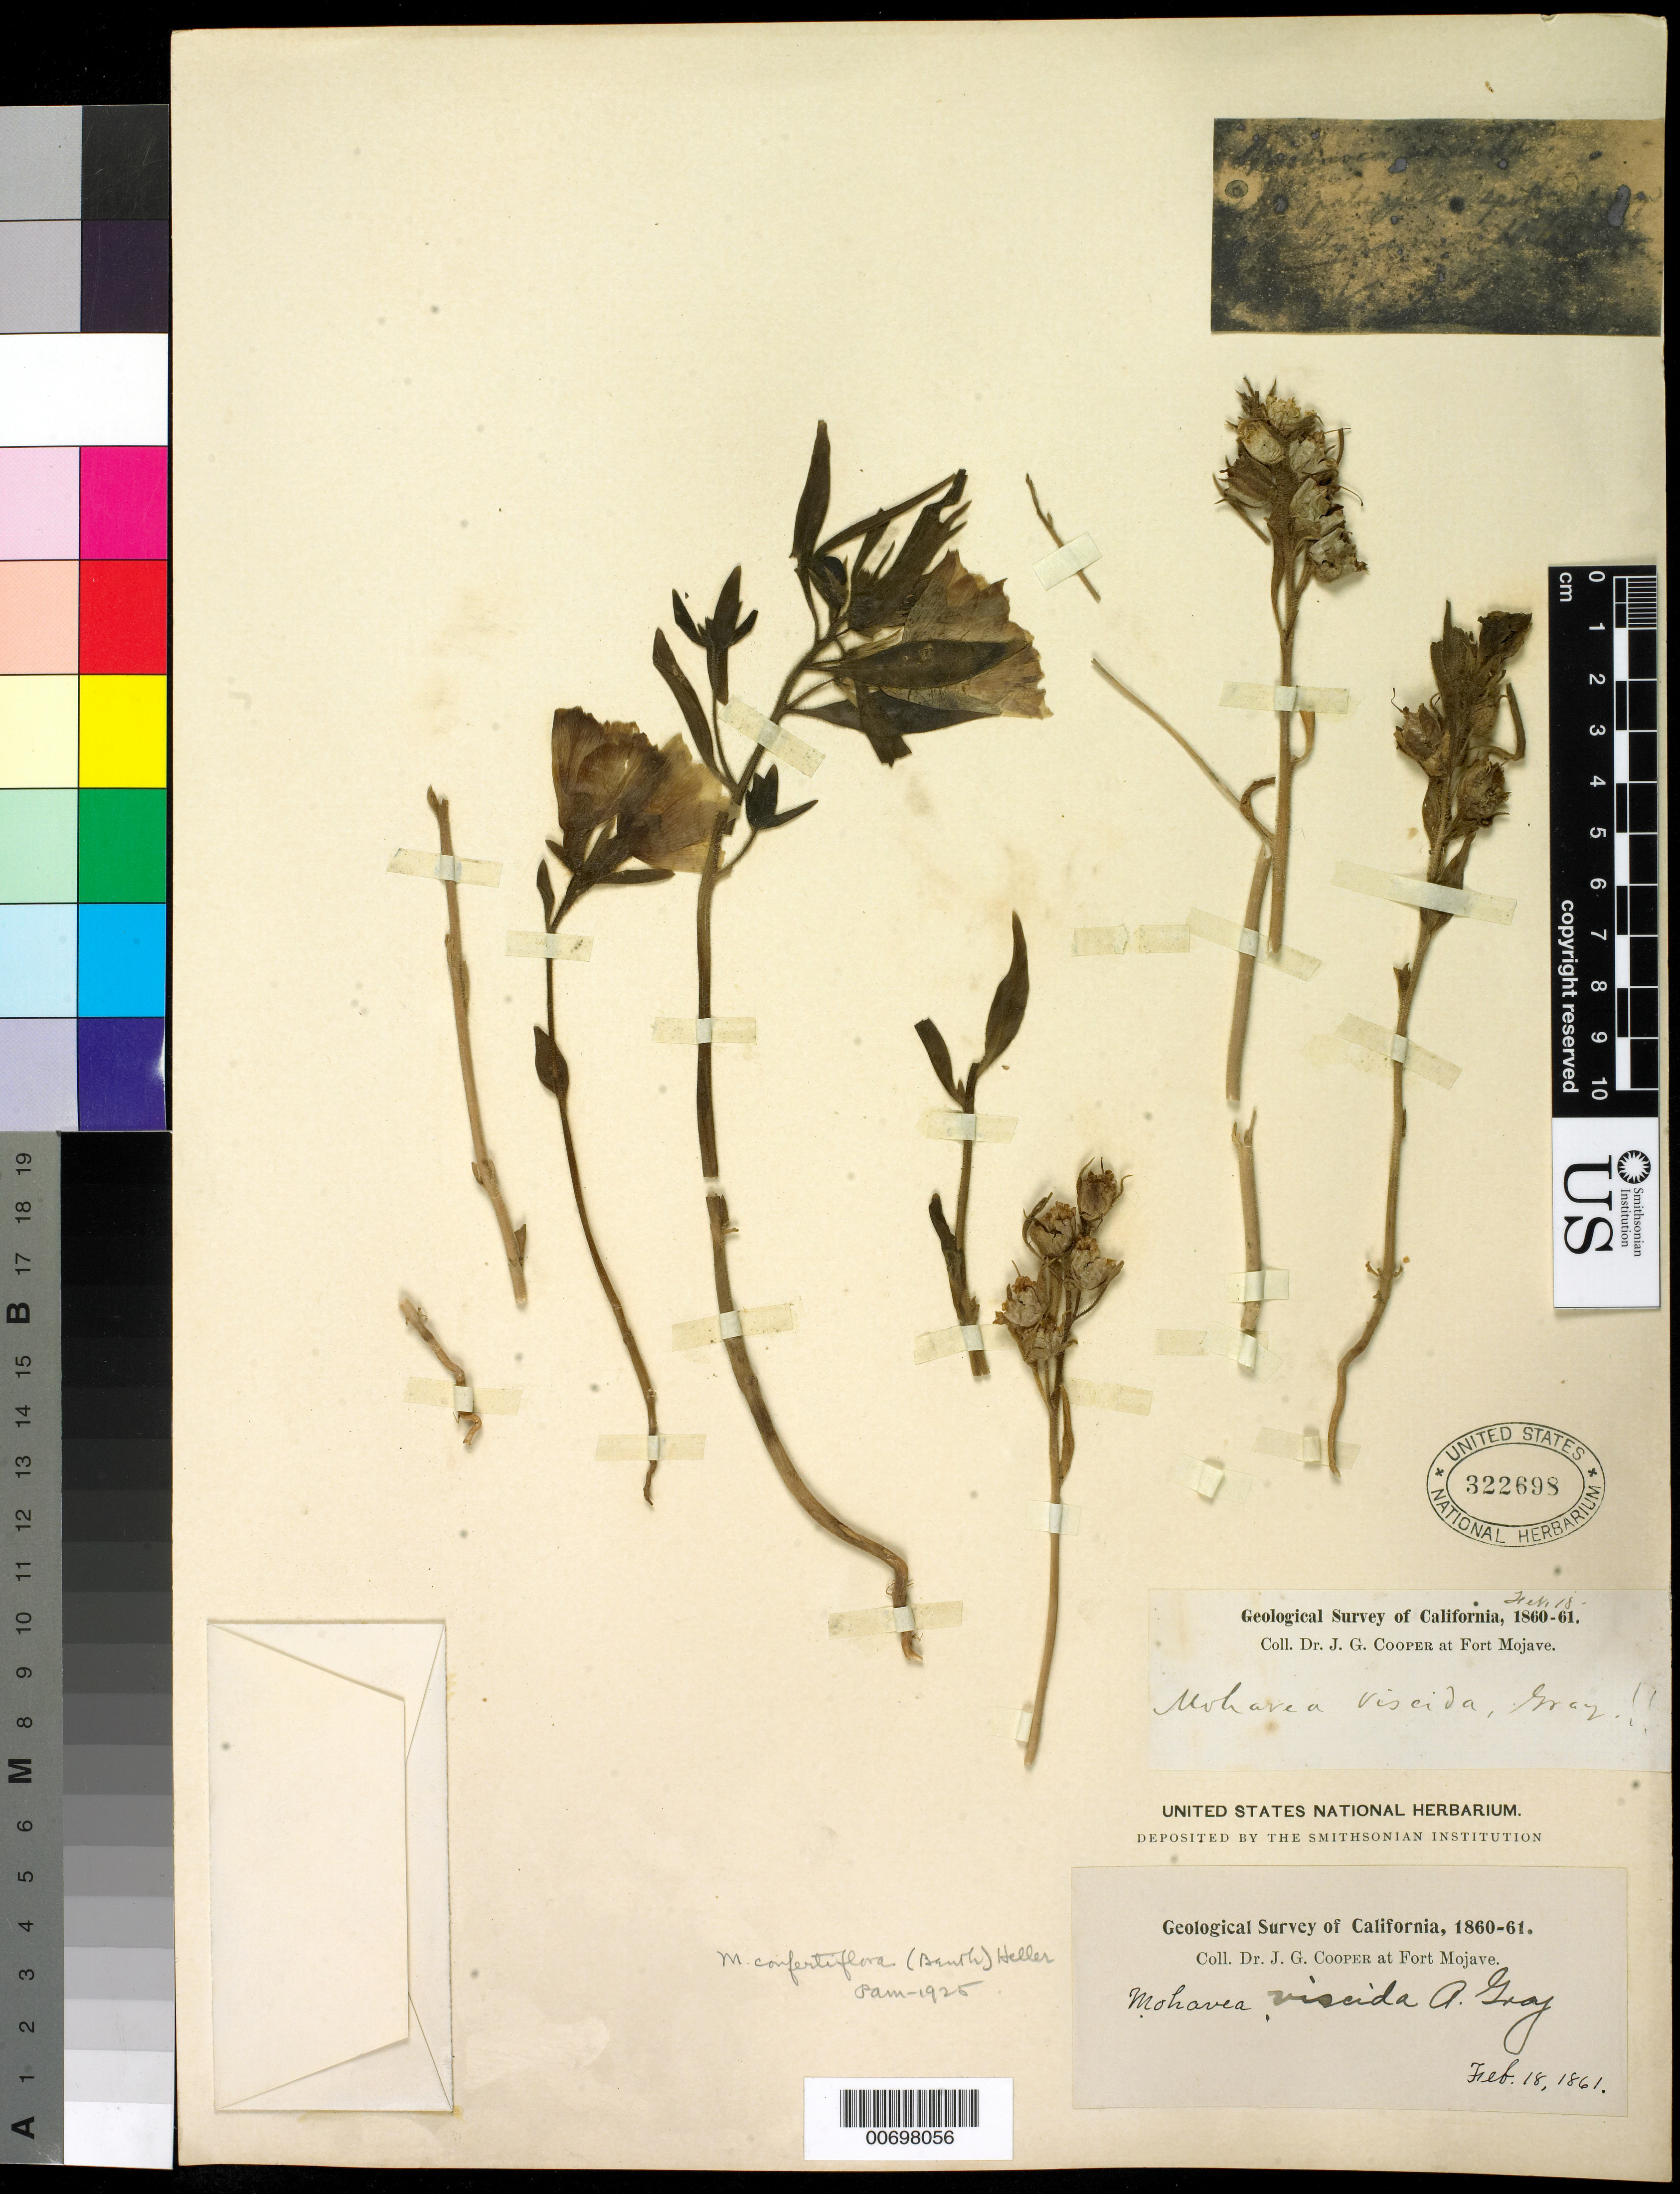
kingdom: Plantae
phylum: Tracheophyta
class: Magnoliopsida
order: Lamiales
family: Plantaginaceae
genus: Mohavea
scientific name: Mohavea confertiflora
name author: (A. DC.) A. Heller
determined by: Munz, Philip A.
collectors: J. G. Cooper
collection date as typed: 18 Feb 1861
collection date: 1861-02-18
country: United States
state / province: California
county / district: San Bernardino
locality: Fort Mojave.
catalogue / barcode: US 322698